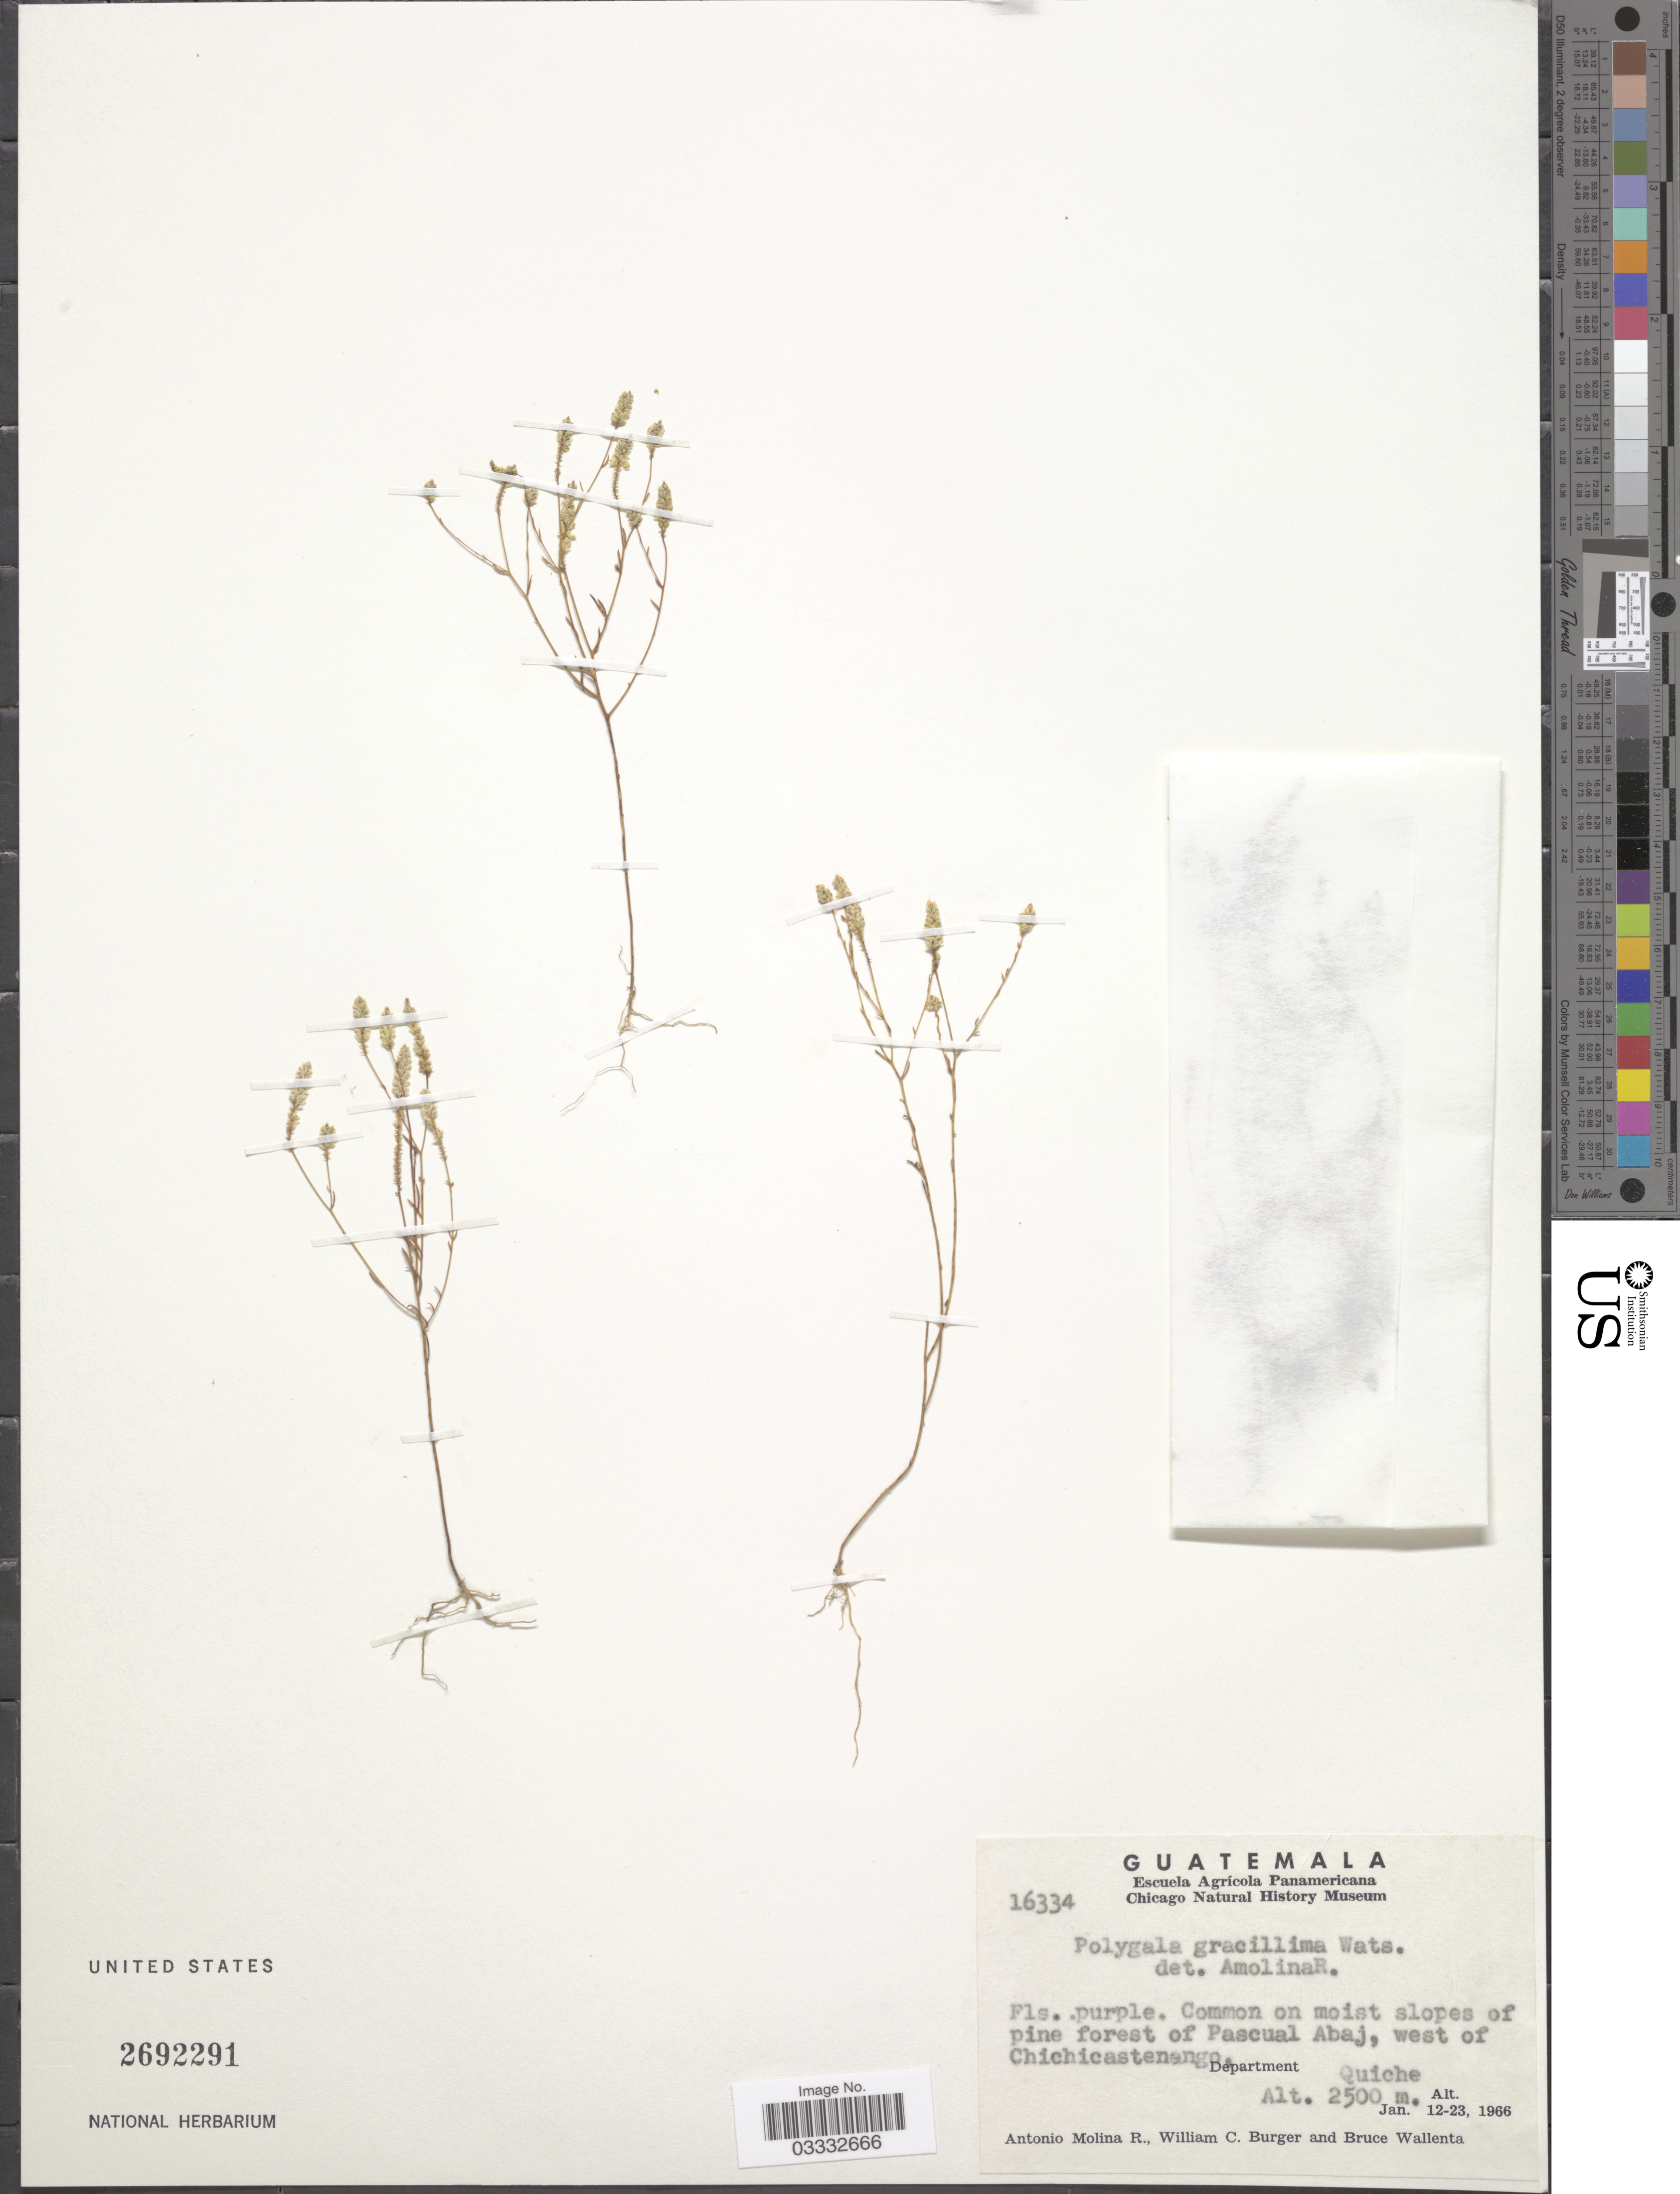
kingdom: Plantae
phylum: Tracheophyta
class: Magnoliopsida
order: Fabales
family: Polygalaceae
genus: Polygala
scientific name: Polygala gracillima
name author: S. Watson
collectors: A. Molina R., W. Burger & B. Wallenta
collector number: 16334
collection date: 1966-01-12/1966-01-23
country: Guatemala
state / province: El Quiché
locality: Common on moist slopes of pine forest of Pascual Abaj, west of Chichicastenango, Department Quiche.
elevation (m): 2500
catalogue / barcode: US 2692291